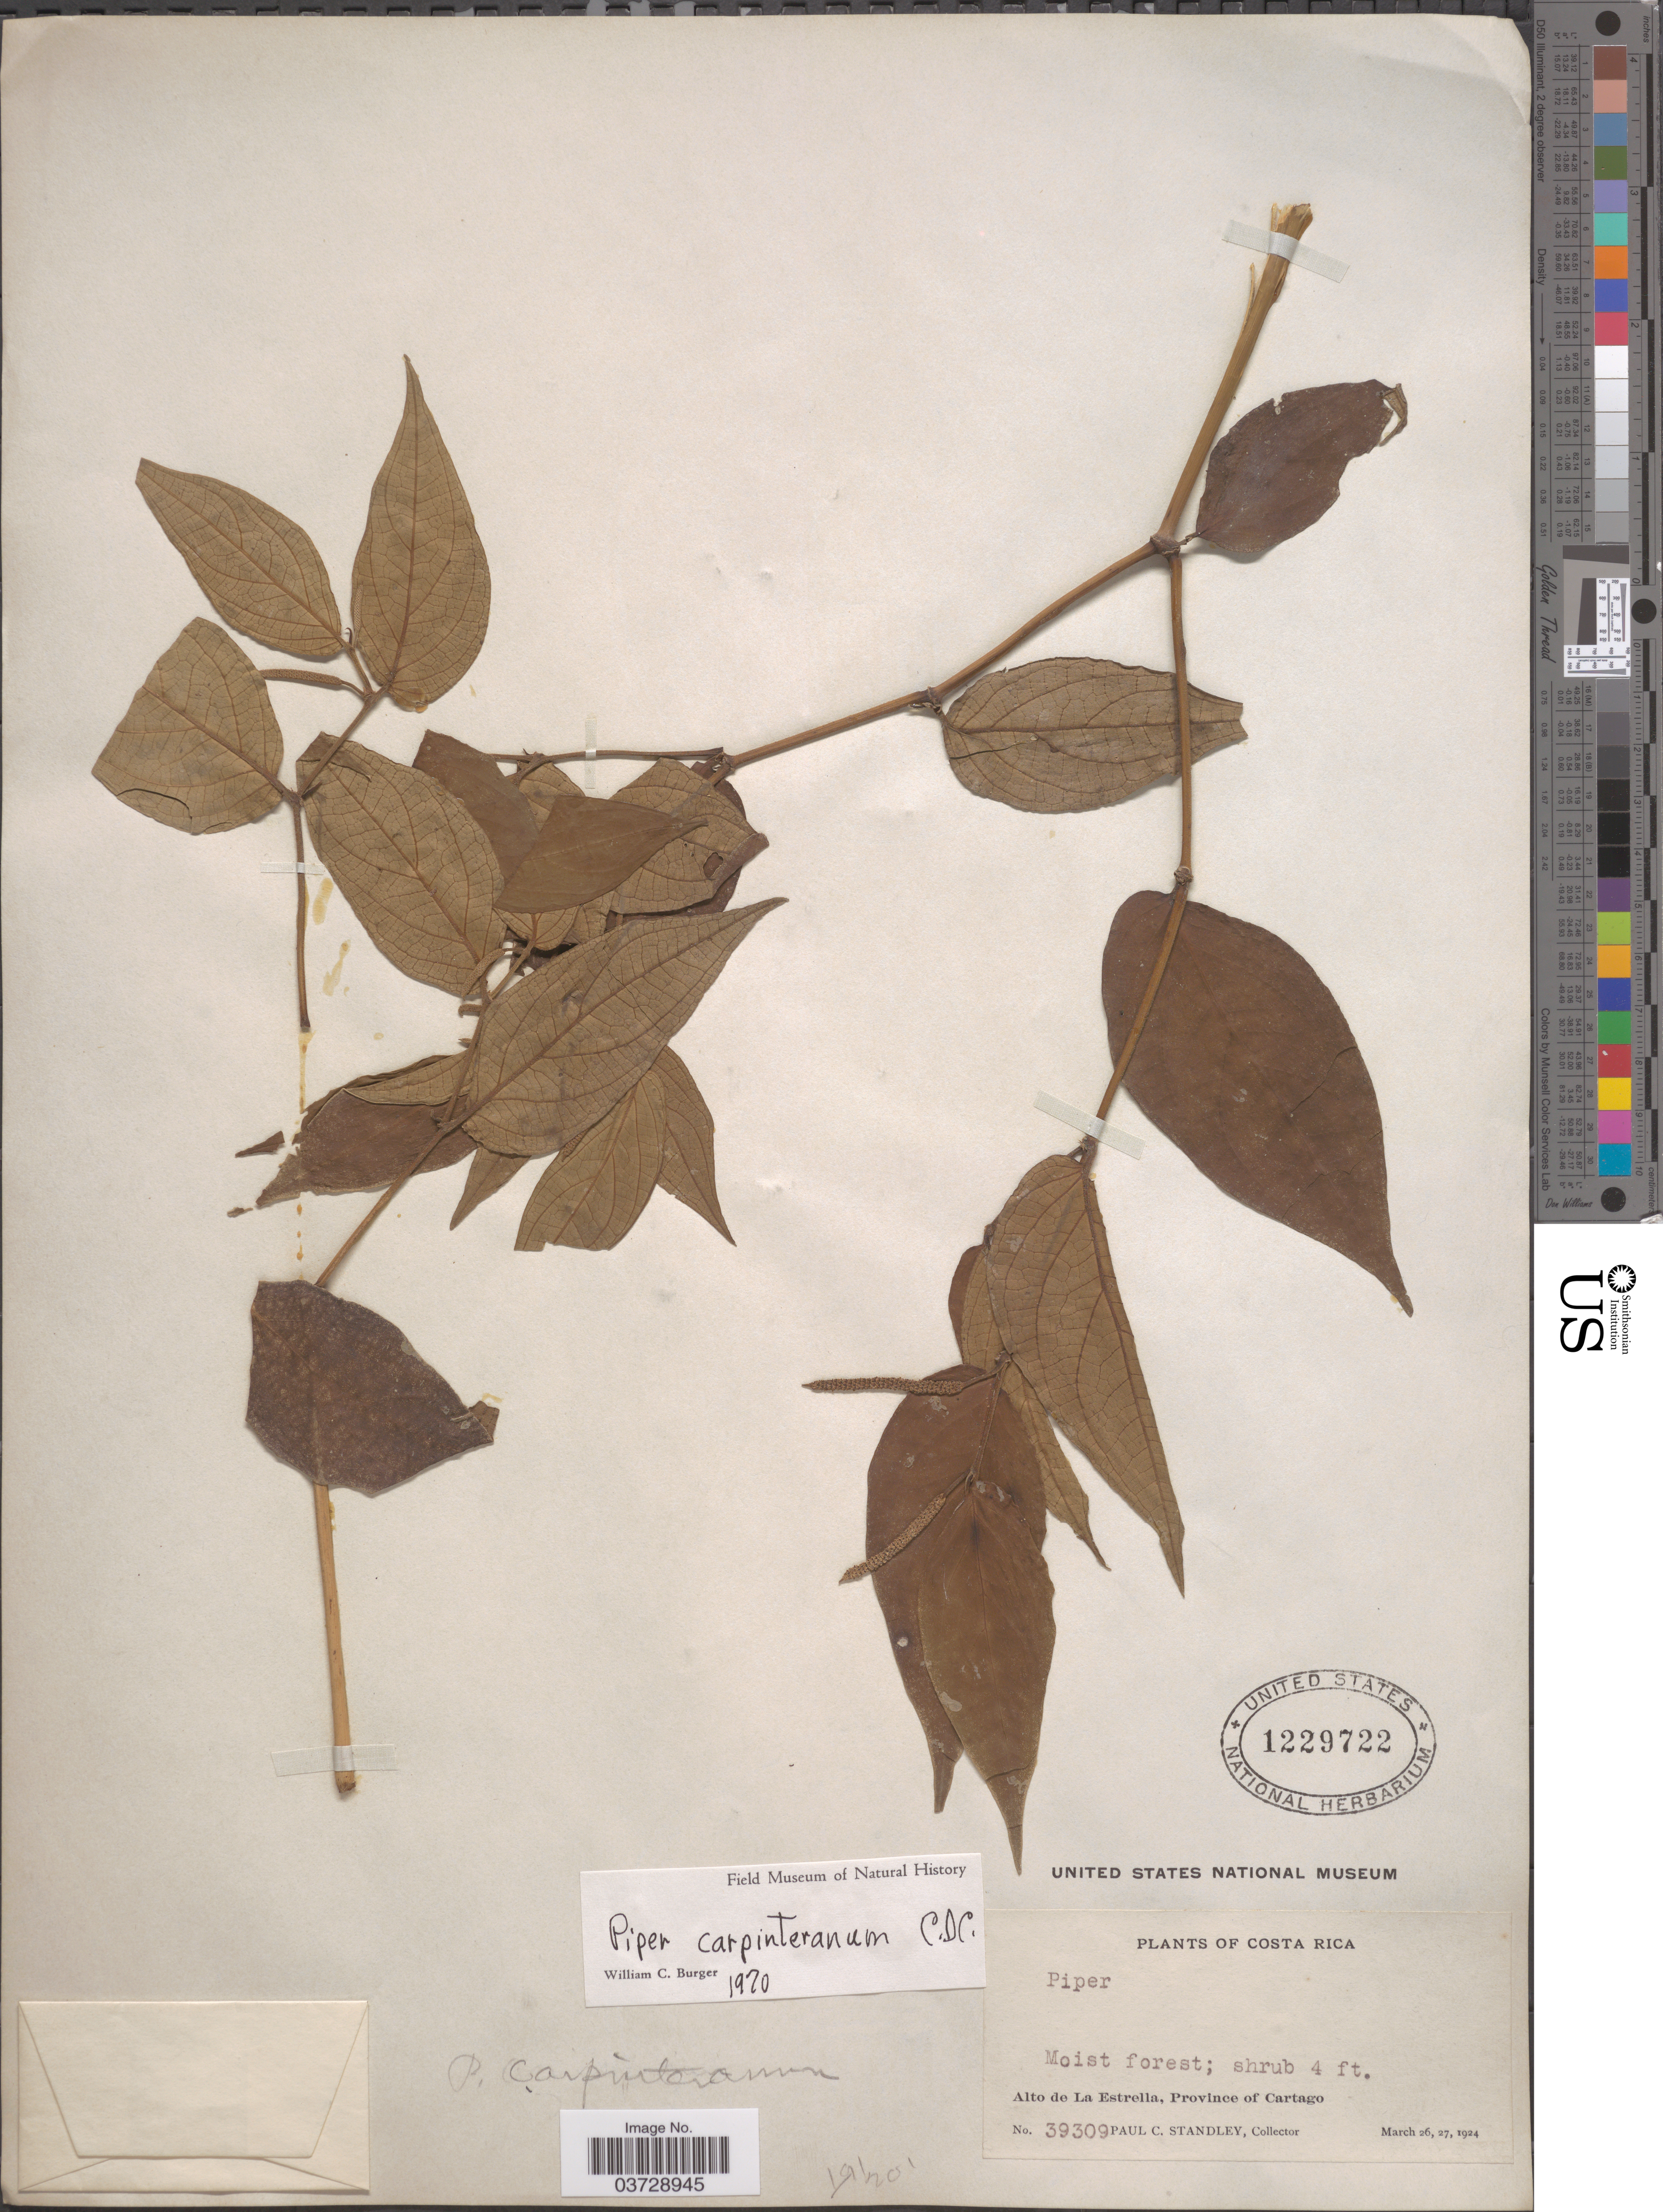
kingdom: Plantae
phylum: Tracheophyta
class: Magnoliopsida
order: Piperales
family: Piperaceae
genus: Piper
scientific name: Piper carpinteranum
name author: C. DC.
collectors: P. C. Standley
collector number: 39309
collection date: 1924-03-26/1924-03-27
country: Costa Rica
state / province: Cartago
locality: Alto de La Estrella.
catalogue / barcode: US 1229722